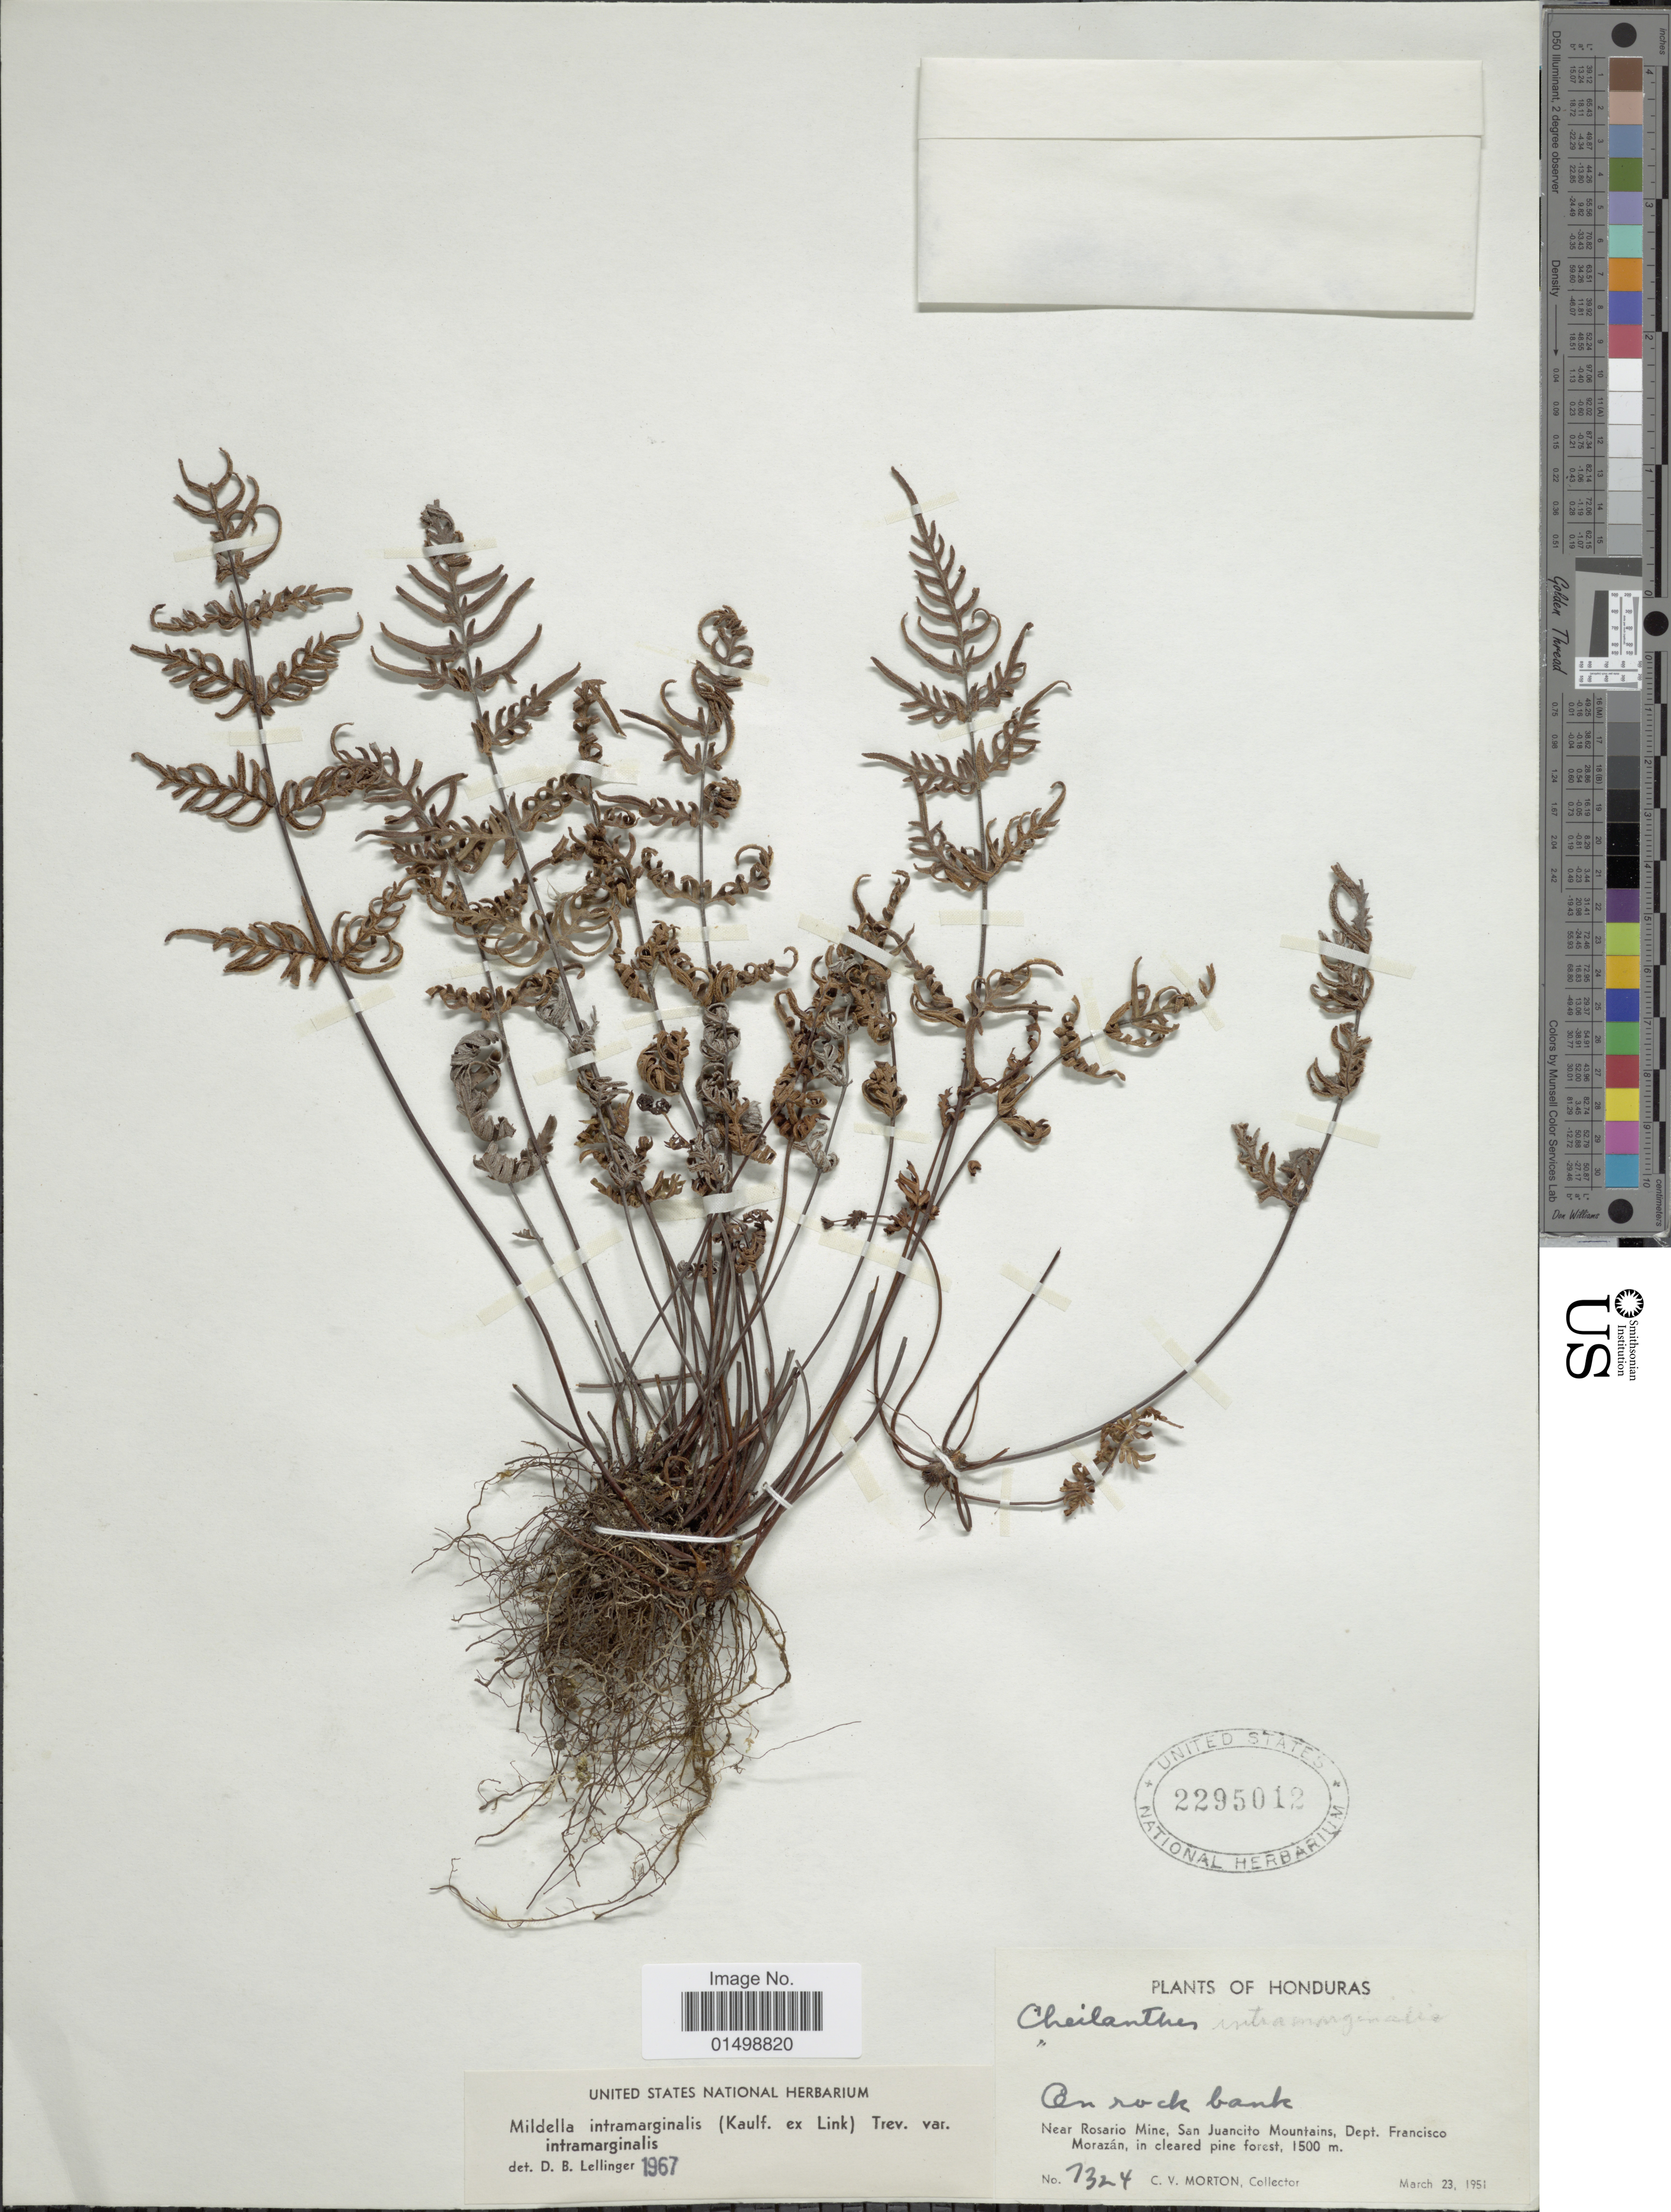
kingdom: Plantae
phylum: Tracheophyta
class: Polypodiopsida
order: Polypodiales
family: Pteridaceae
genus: Cheilanthes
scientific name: Cheilanthes intramarginalis var. intramarginalis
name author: (Kaulf.) Hook.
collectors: C. V. Morton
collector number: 7324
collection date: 1951-03-23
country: Honduras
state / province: Fco. Morazán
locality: Near Rosario Mine, San Juancito Mountains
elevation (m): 1500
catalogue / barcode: US 2295012